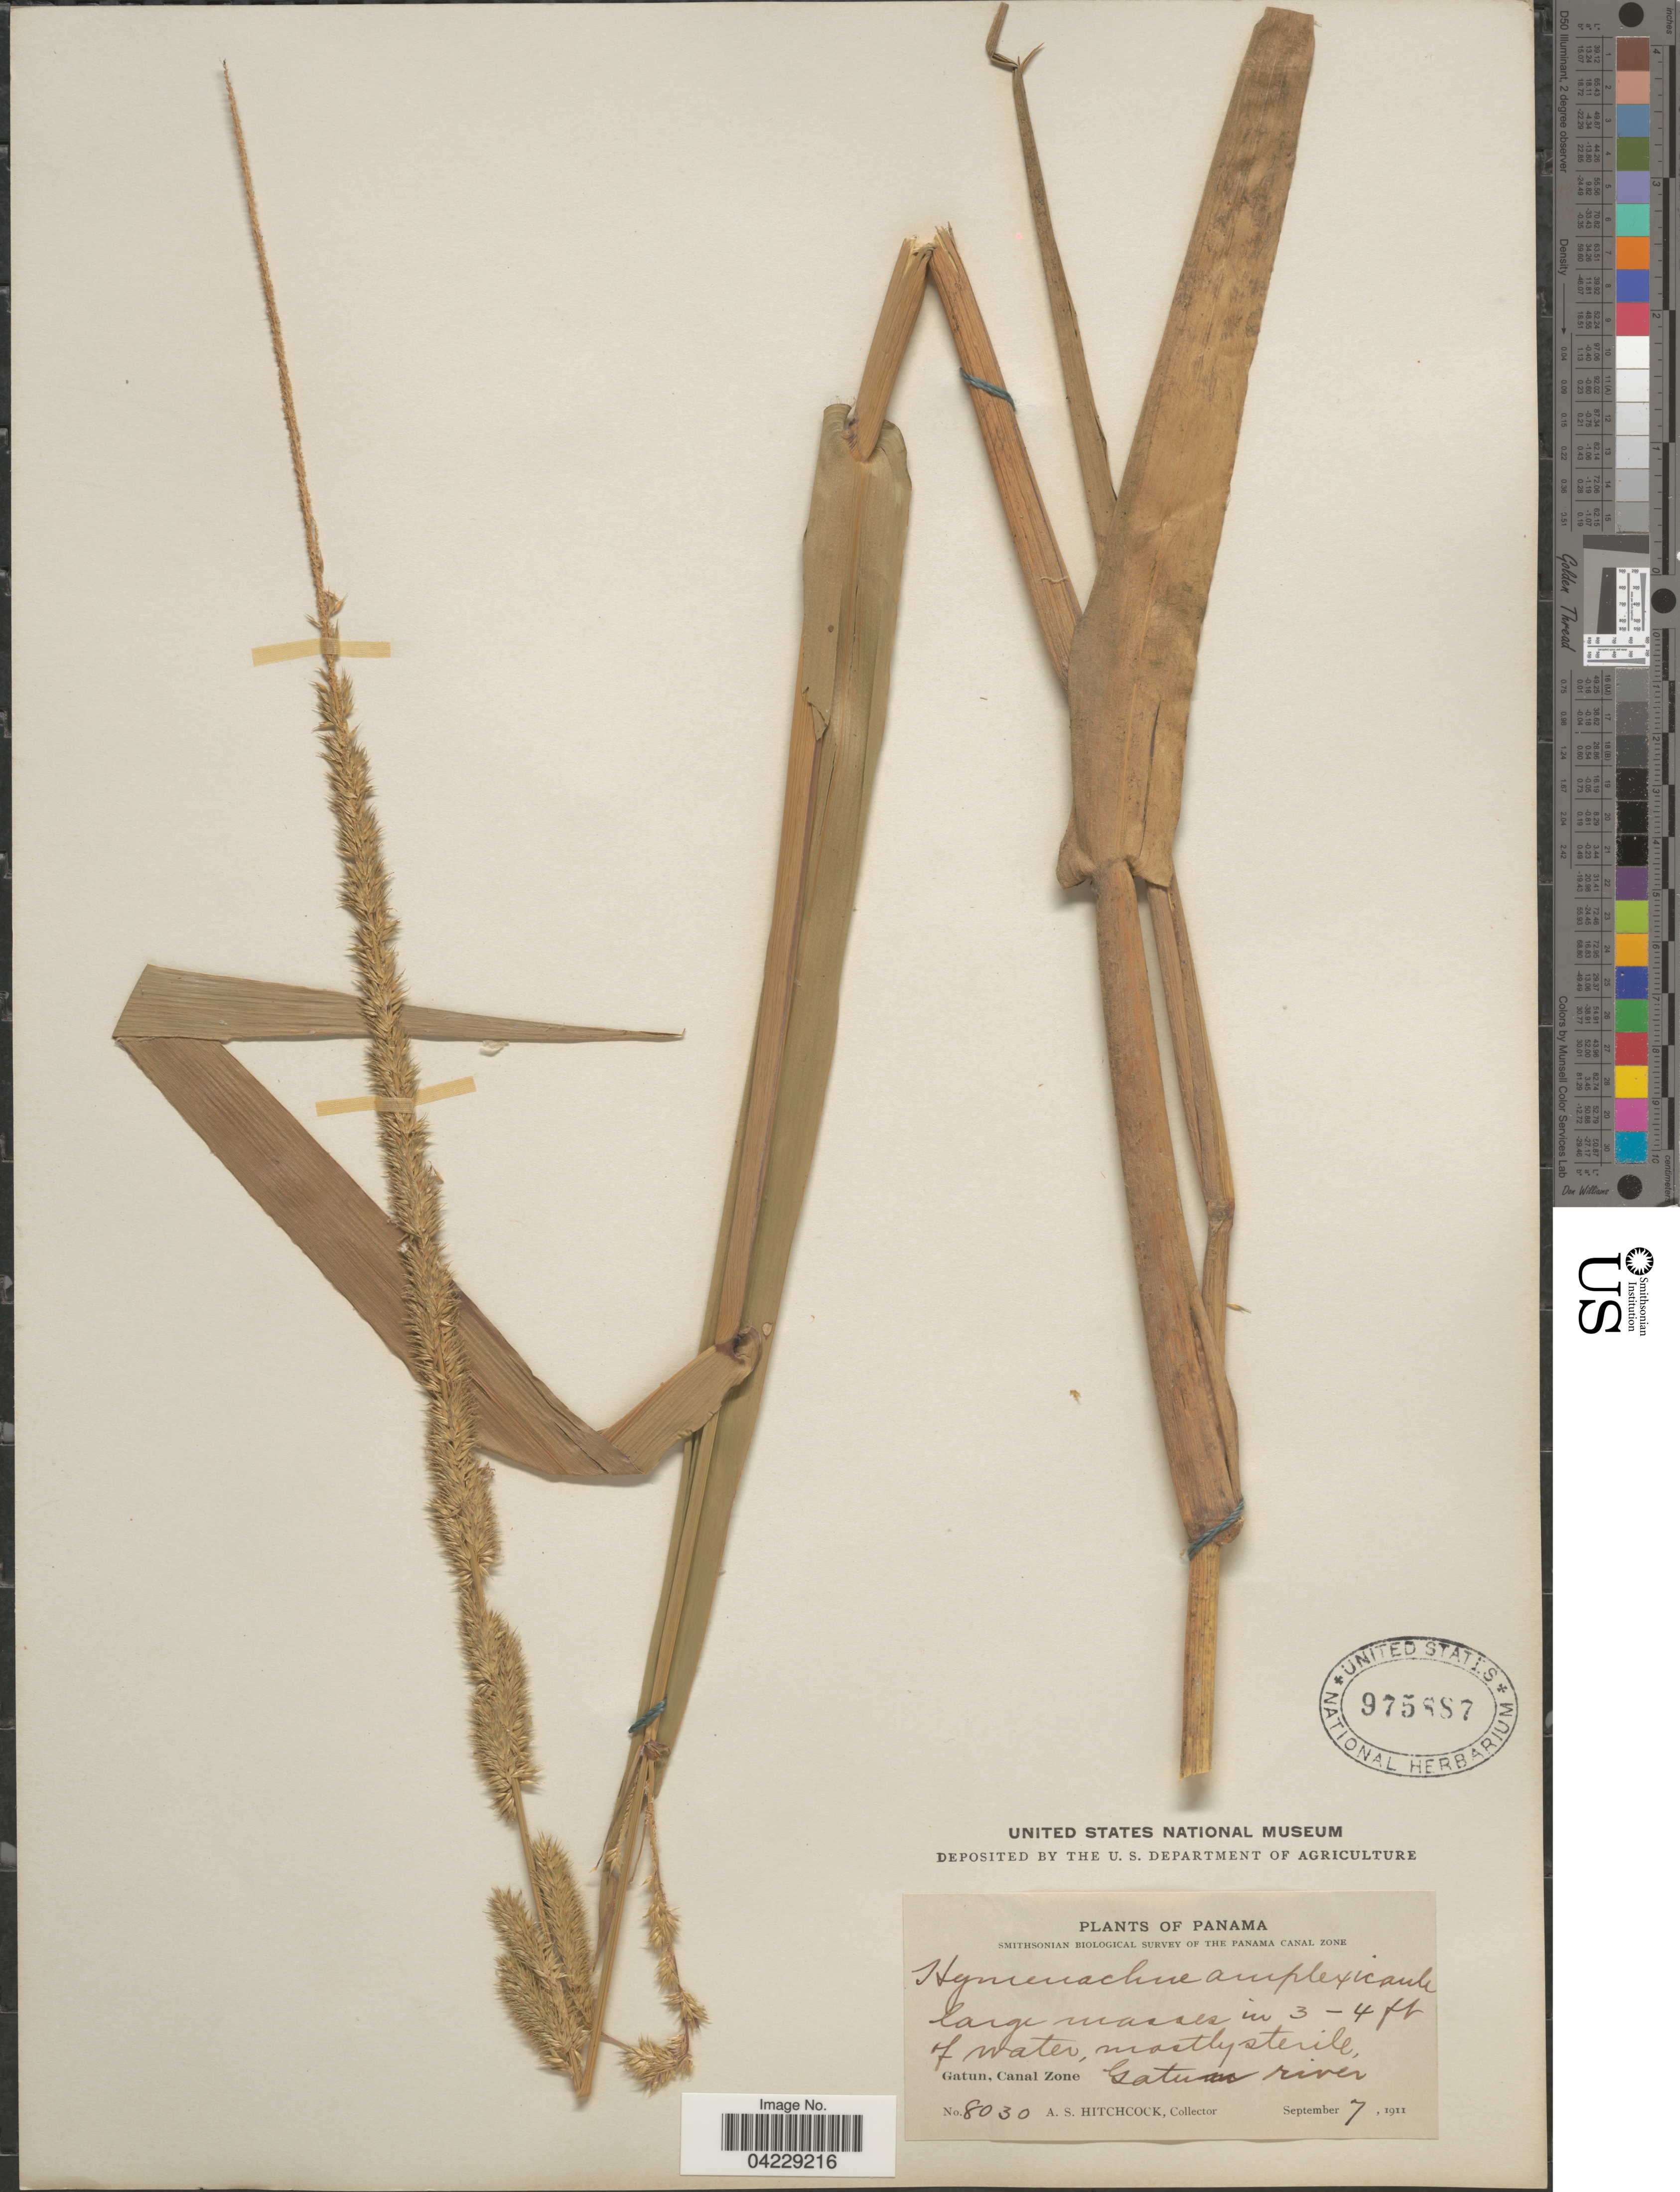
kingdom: Plantae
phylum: Tracheophyta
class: Liliopsida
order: Poales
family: Poaceae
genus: Hymenachne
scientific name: Hymenachne amplexicaulis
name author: (Rudge) Nees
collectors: A. S. Hitchcock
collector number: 8030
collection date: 1911-09-07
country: Panama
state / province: Colón / Panamá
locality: Smithsonian Biological Survey of the Panama Canal Zone. Gatun river. Gatun, Canal Zone.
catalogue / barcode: US 975887